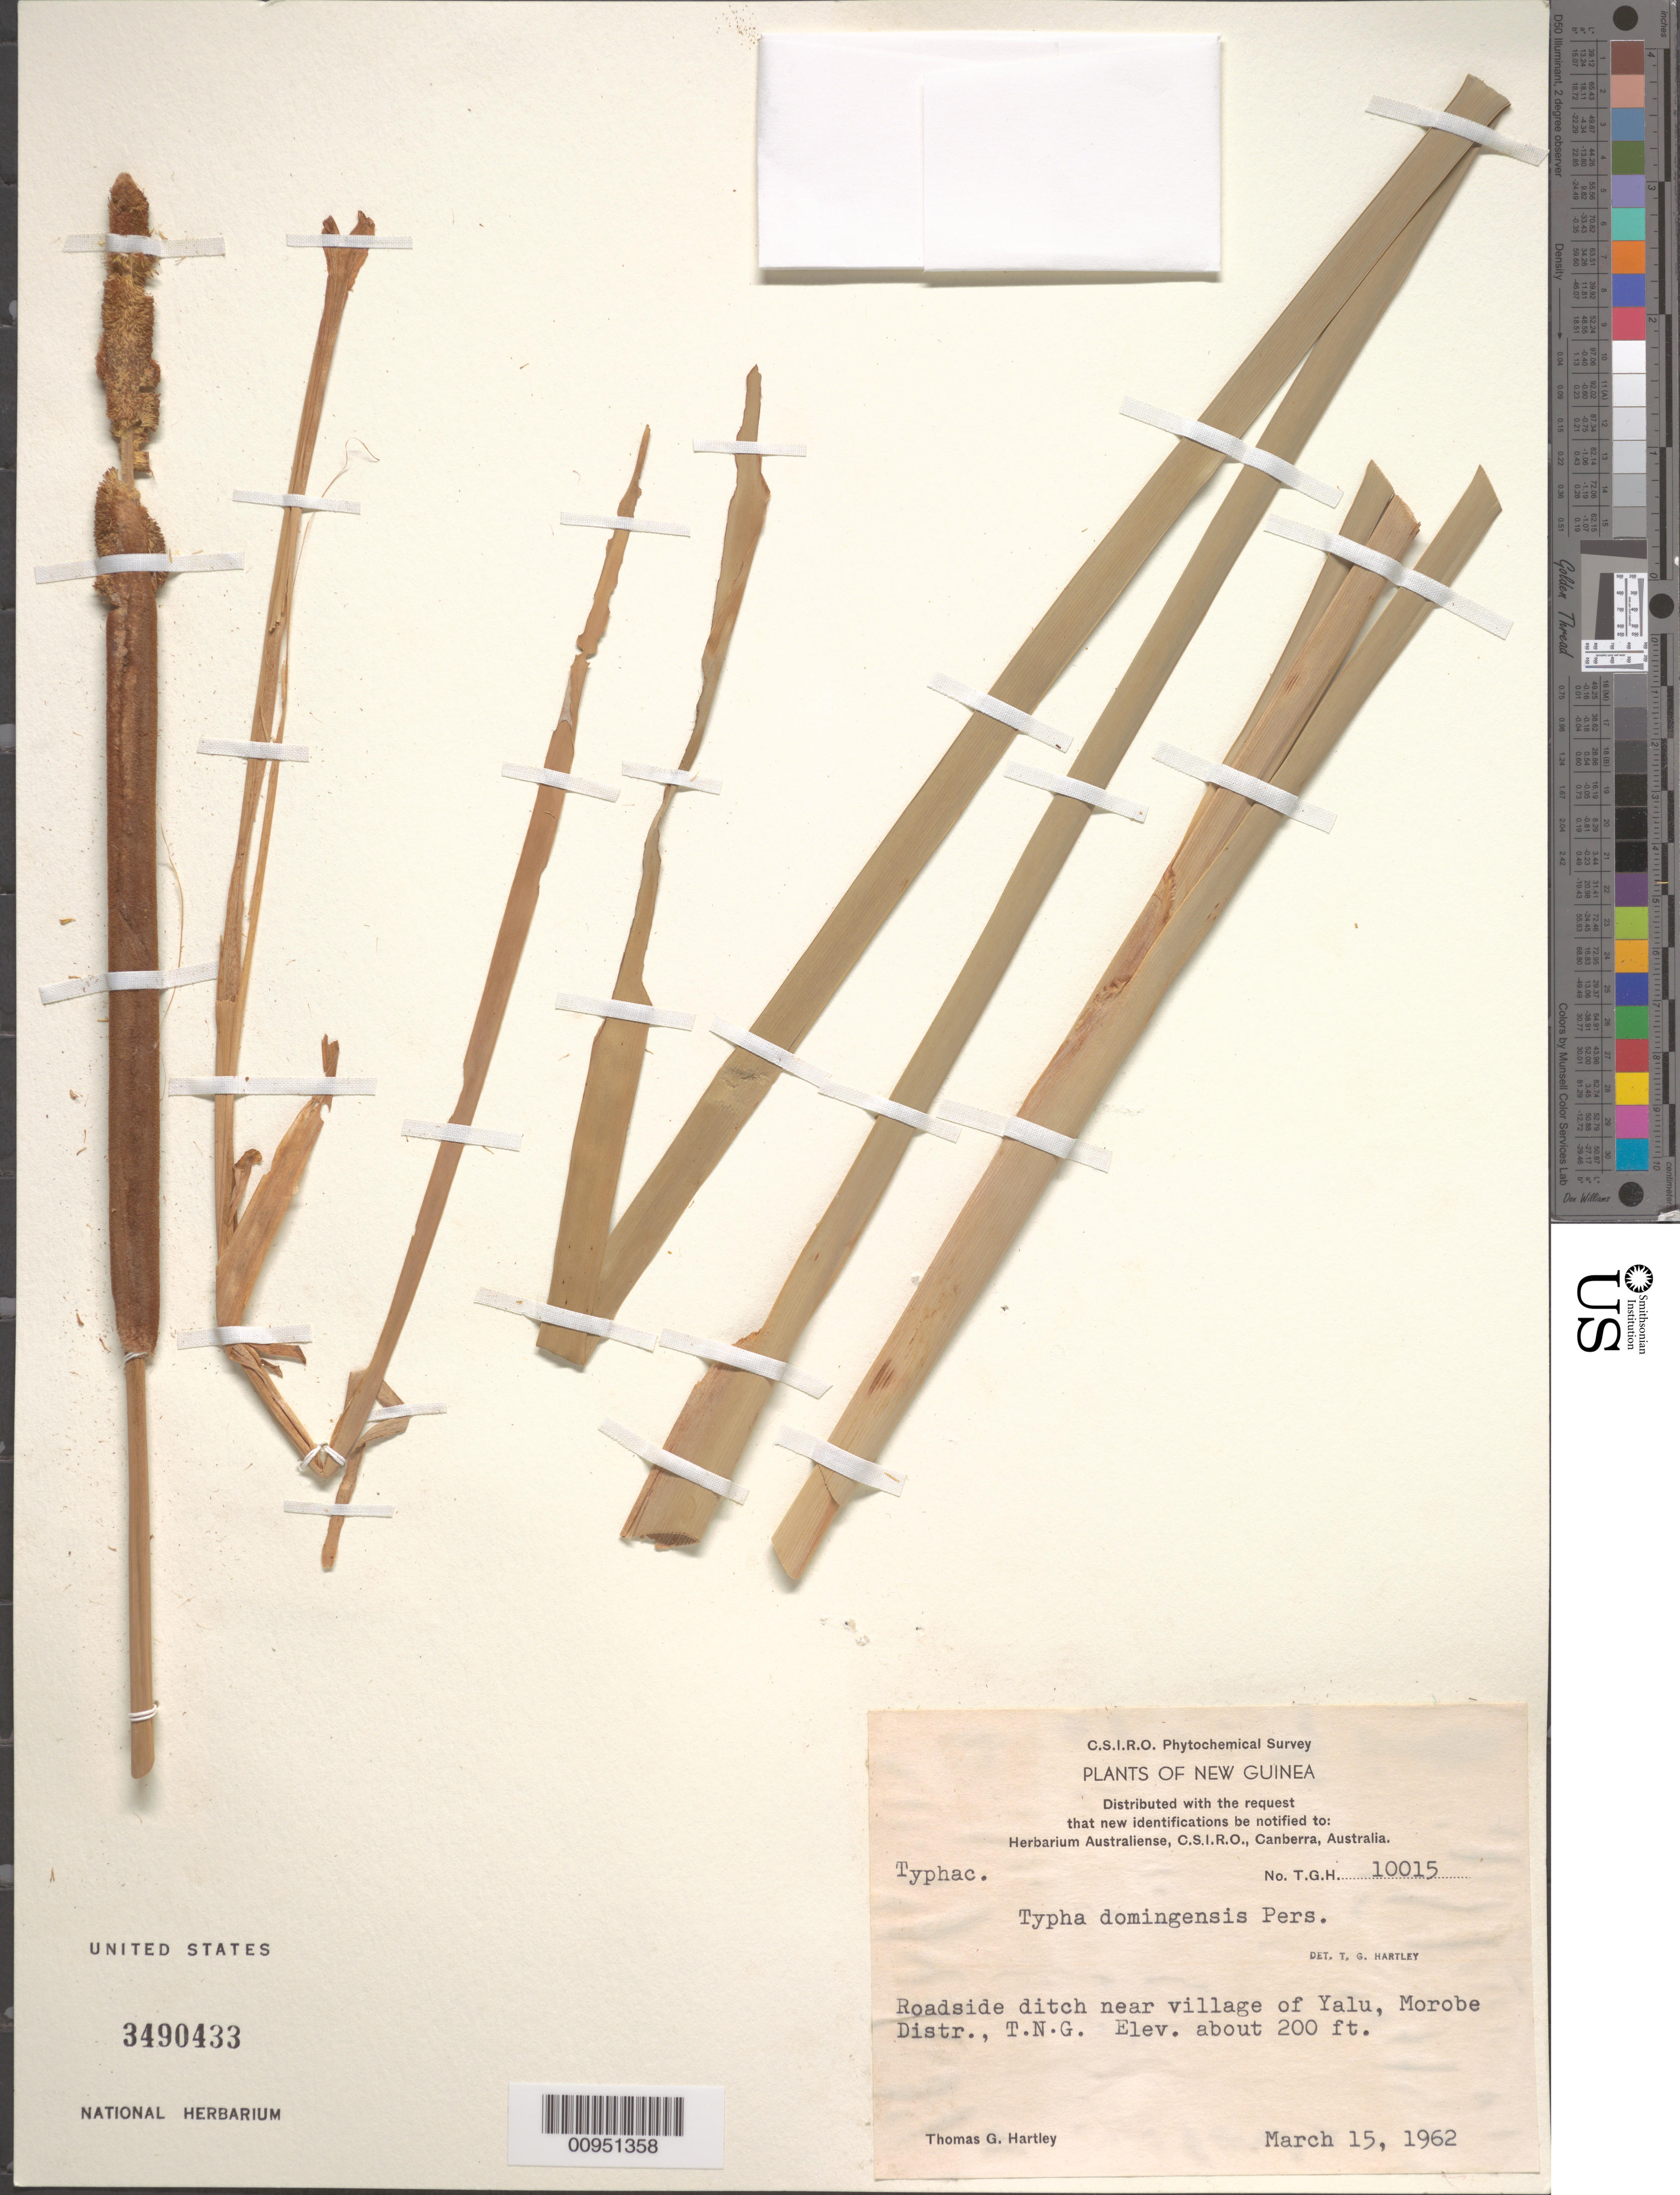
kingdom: Plantae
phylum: Tracheophyta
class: Liliopsida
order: Poales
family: Typhaceae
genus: Typha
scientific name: Typha domingensis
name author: Pers.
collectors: T. G. Hartley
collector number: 10015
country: Papua New Guinea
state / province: Morobe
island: New Guinea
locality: Ditch near village of Yalu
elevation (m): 61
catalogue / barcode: US 3490433